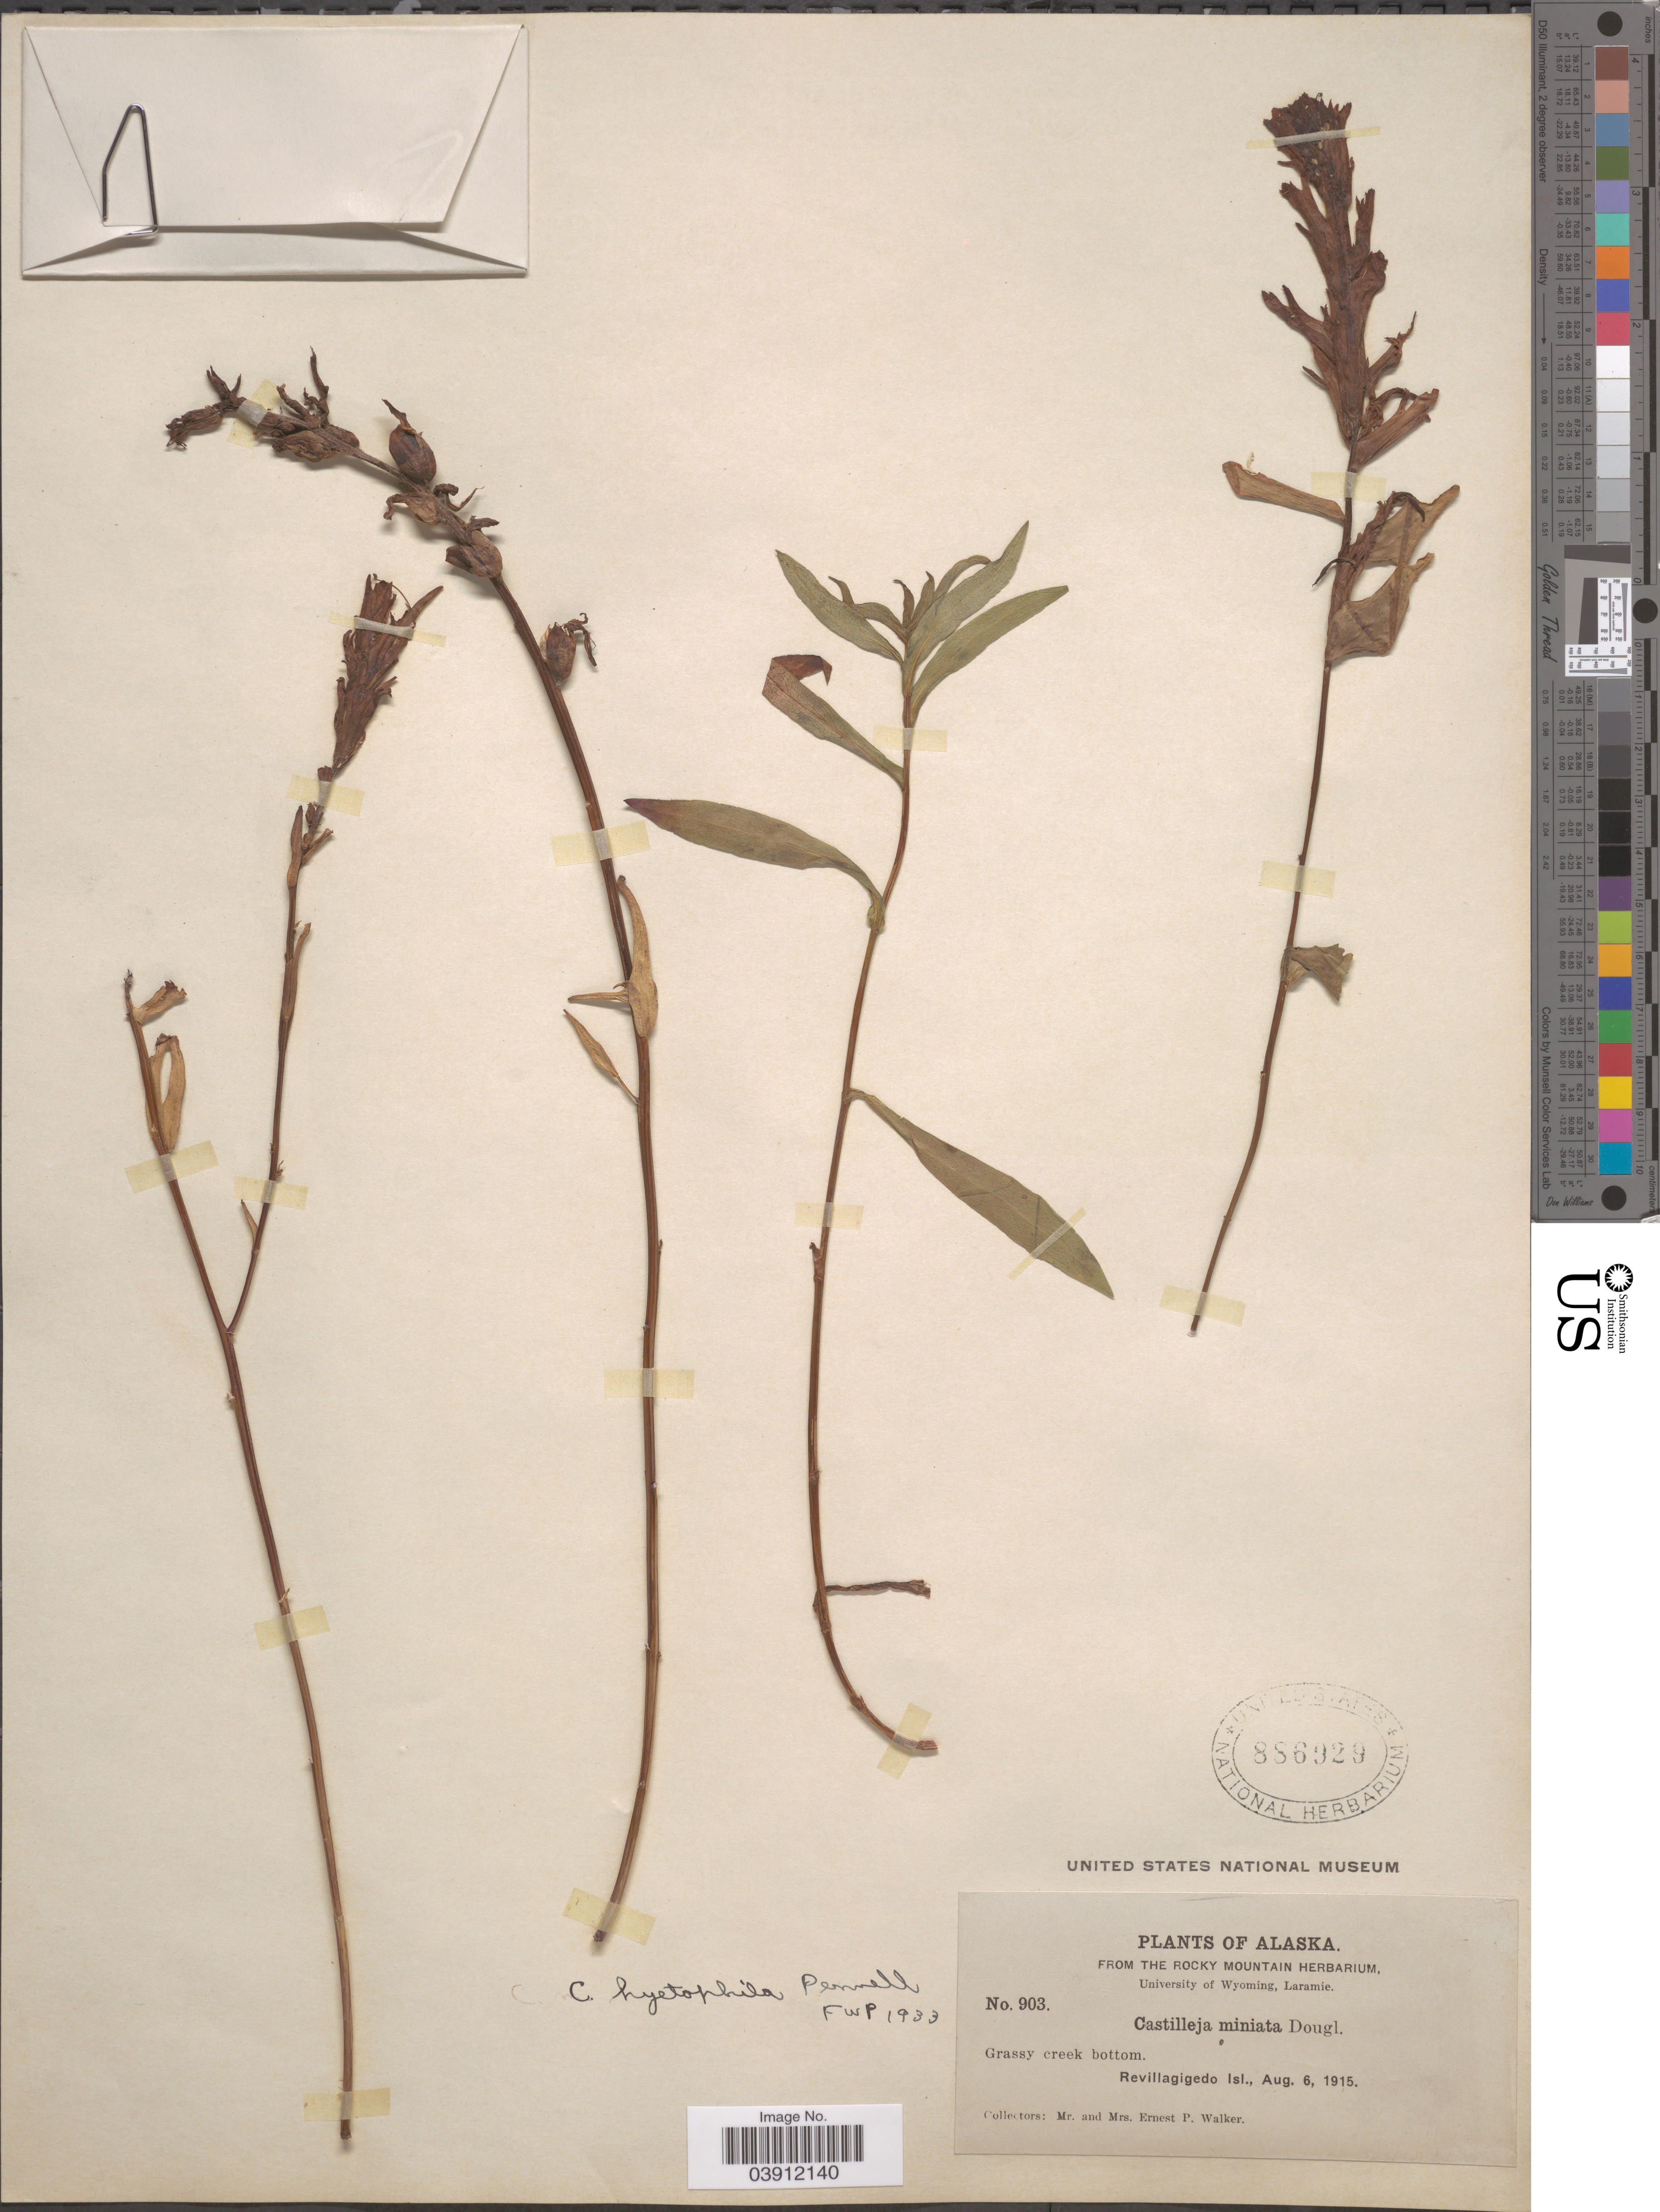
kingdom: Plantae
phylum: Tracheophyta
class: Magnoliopsida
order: Lamiales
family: Orobanchaceae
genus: Castilleja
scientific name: Castilleja hyetophila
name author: Pennell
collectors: E. P. Walker & E. Walker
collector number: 903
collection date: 1915-08-06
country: United States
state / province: Alaska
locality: Revillagigedo Isl.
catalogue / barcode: US 886929